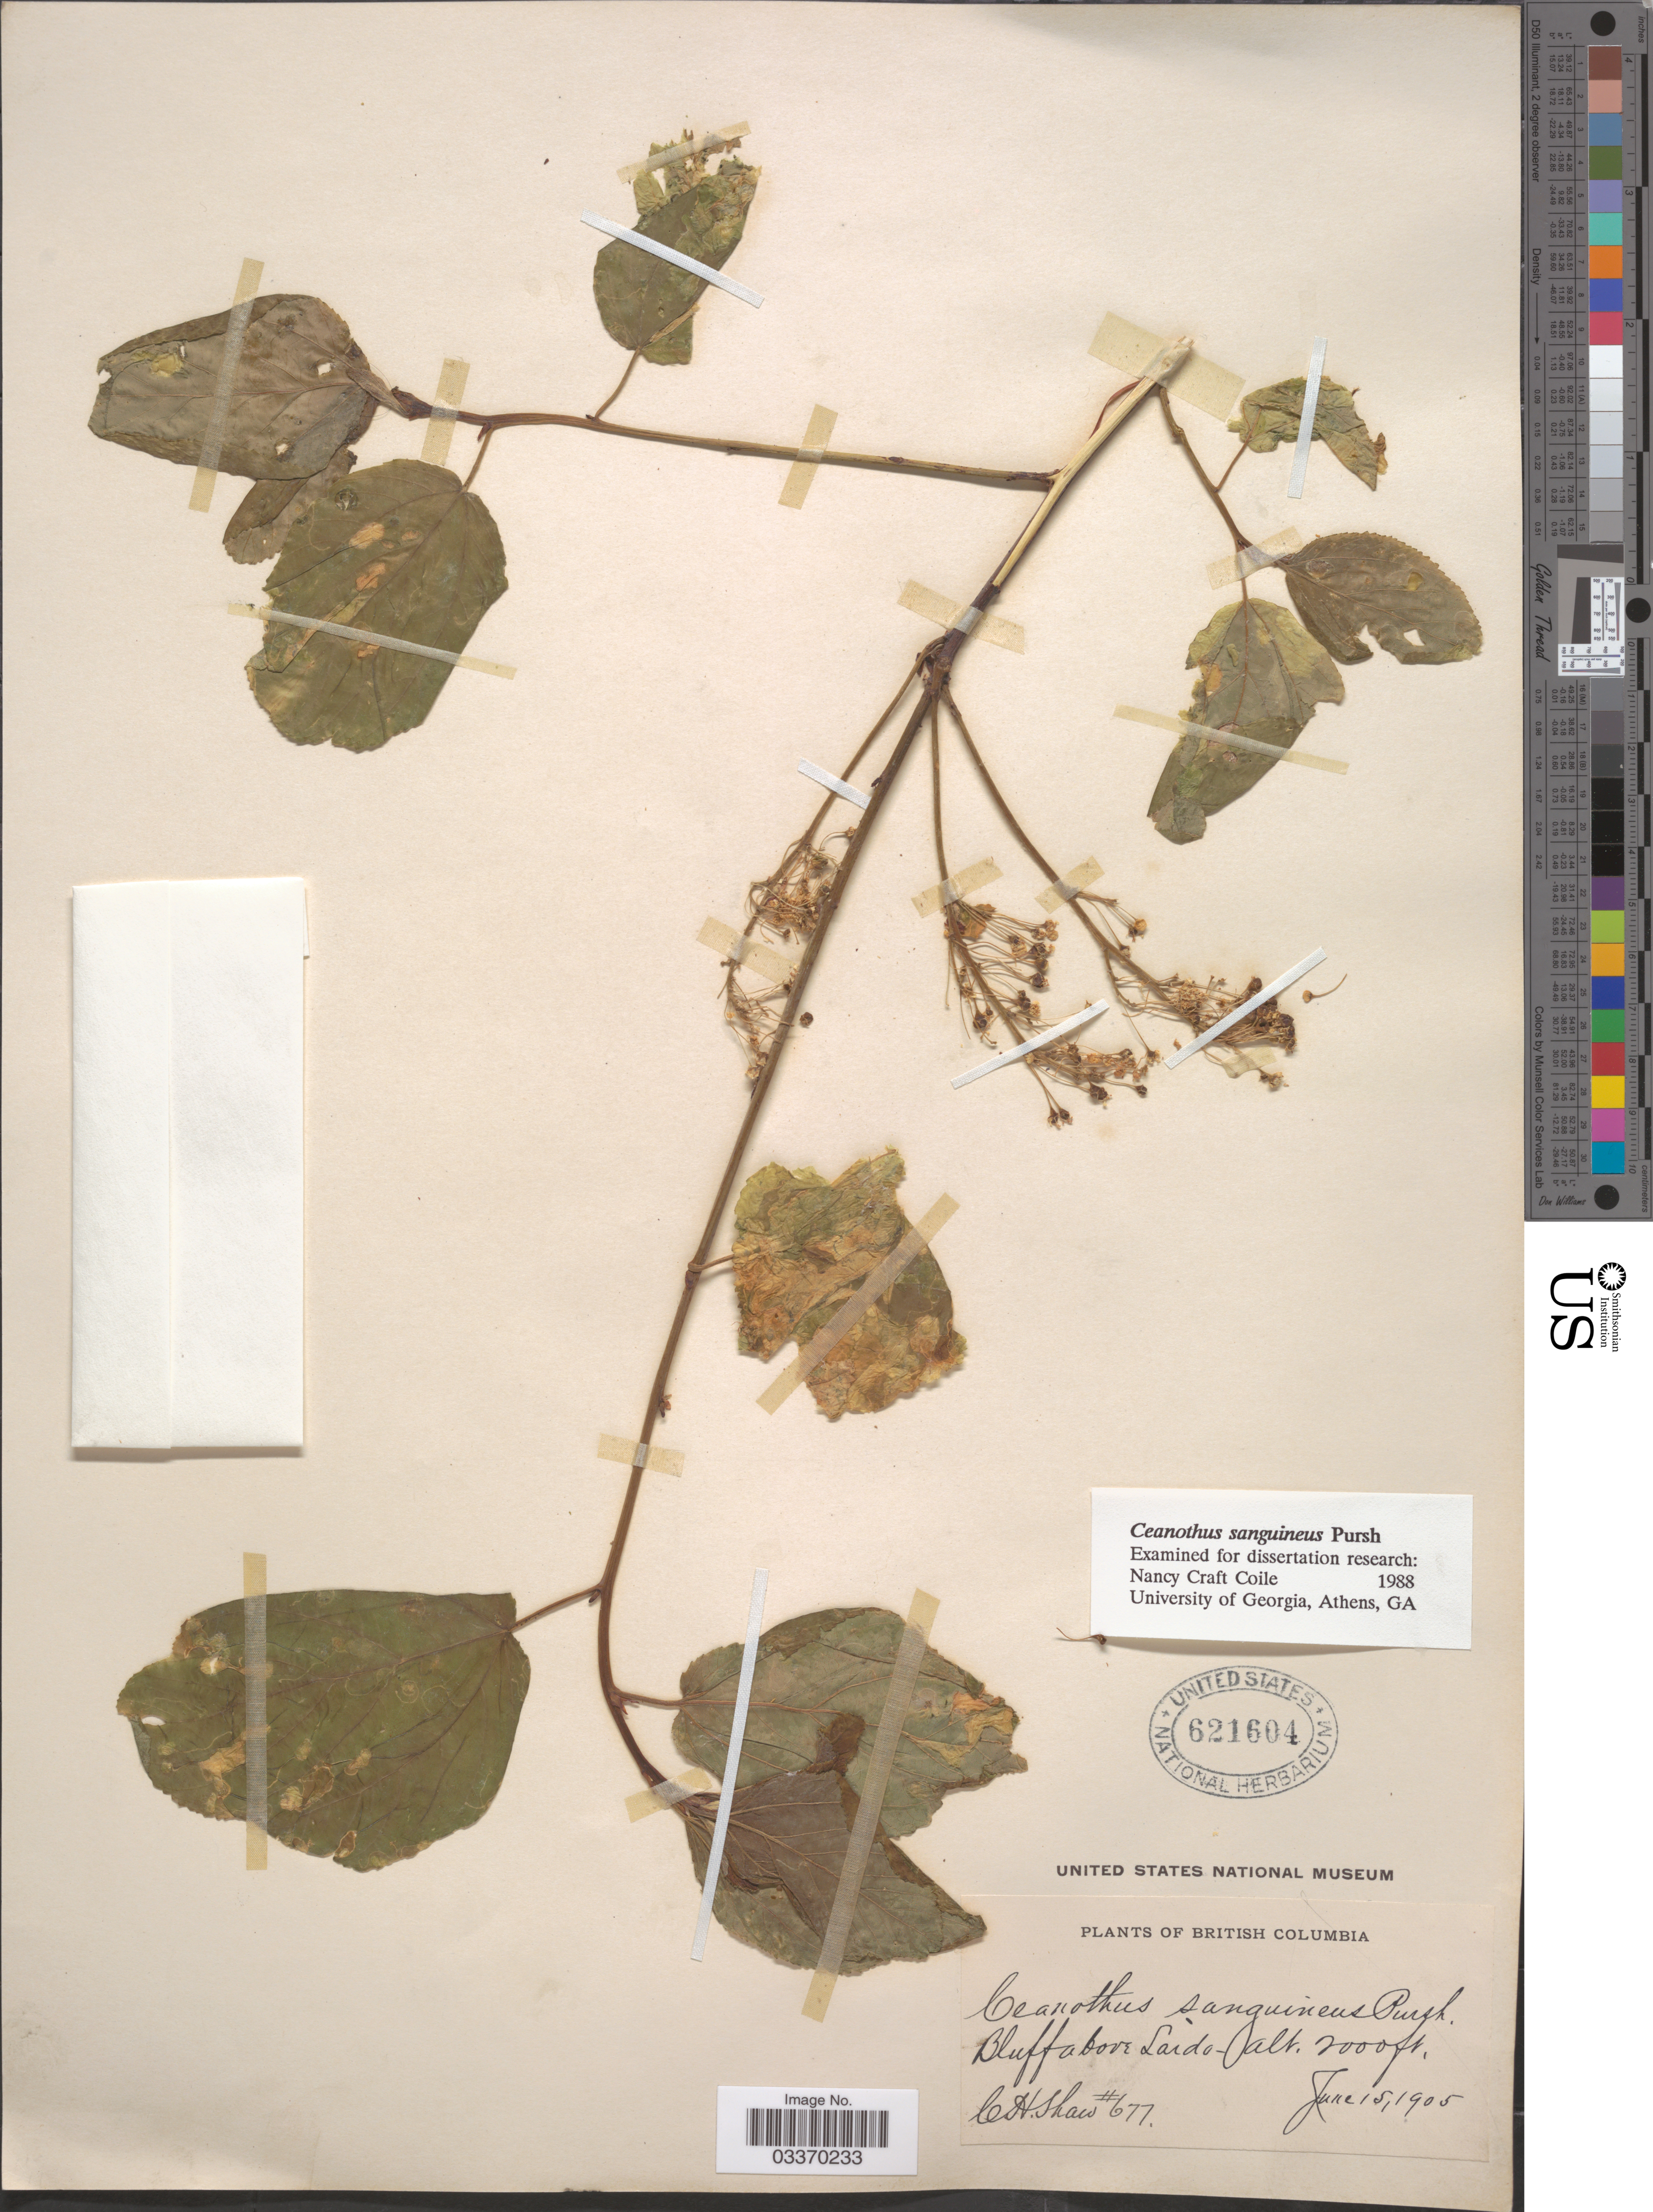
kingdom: Plantae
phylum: Tracheophyta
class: Magnoliopsida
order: Rosales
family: Rhamnaceae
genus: Ceanothus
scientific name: Ceanothus sanguineus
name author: Pursh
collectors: C. H. Shaw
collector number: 677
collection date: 1905-06-15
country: Canada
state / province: British Columbia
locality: Bluff above Lardo.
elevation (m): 610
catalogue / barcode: US 621604